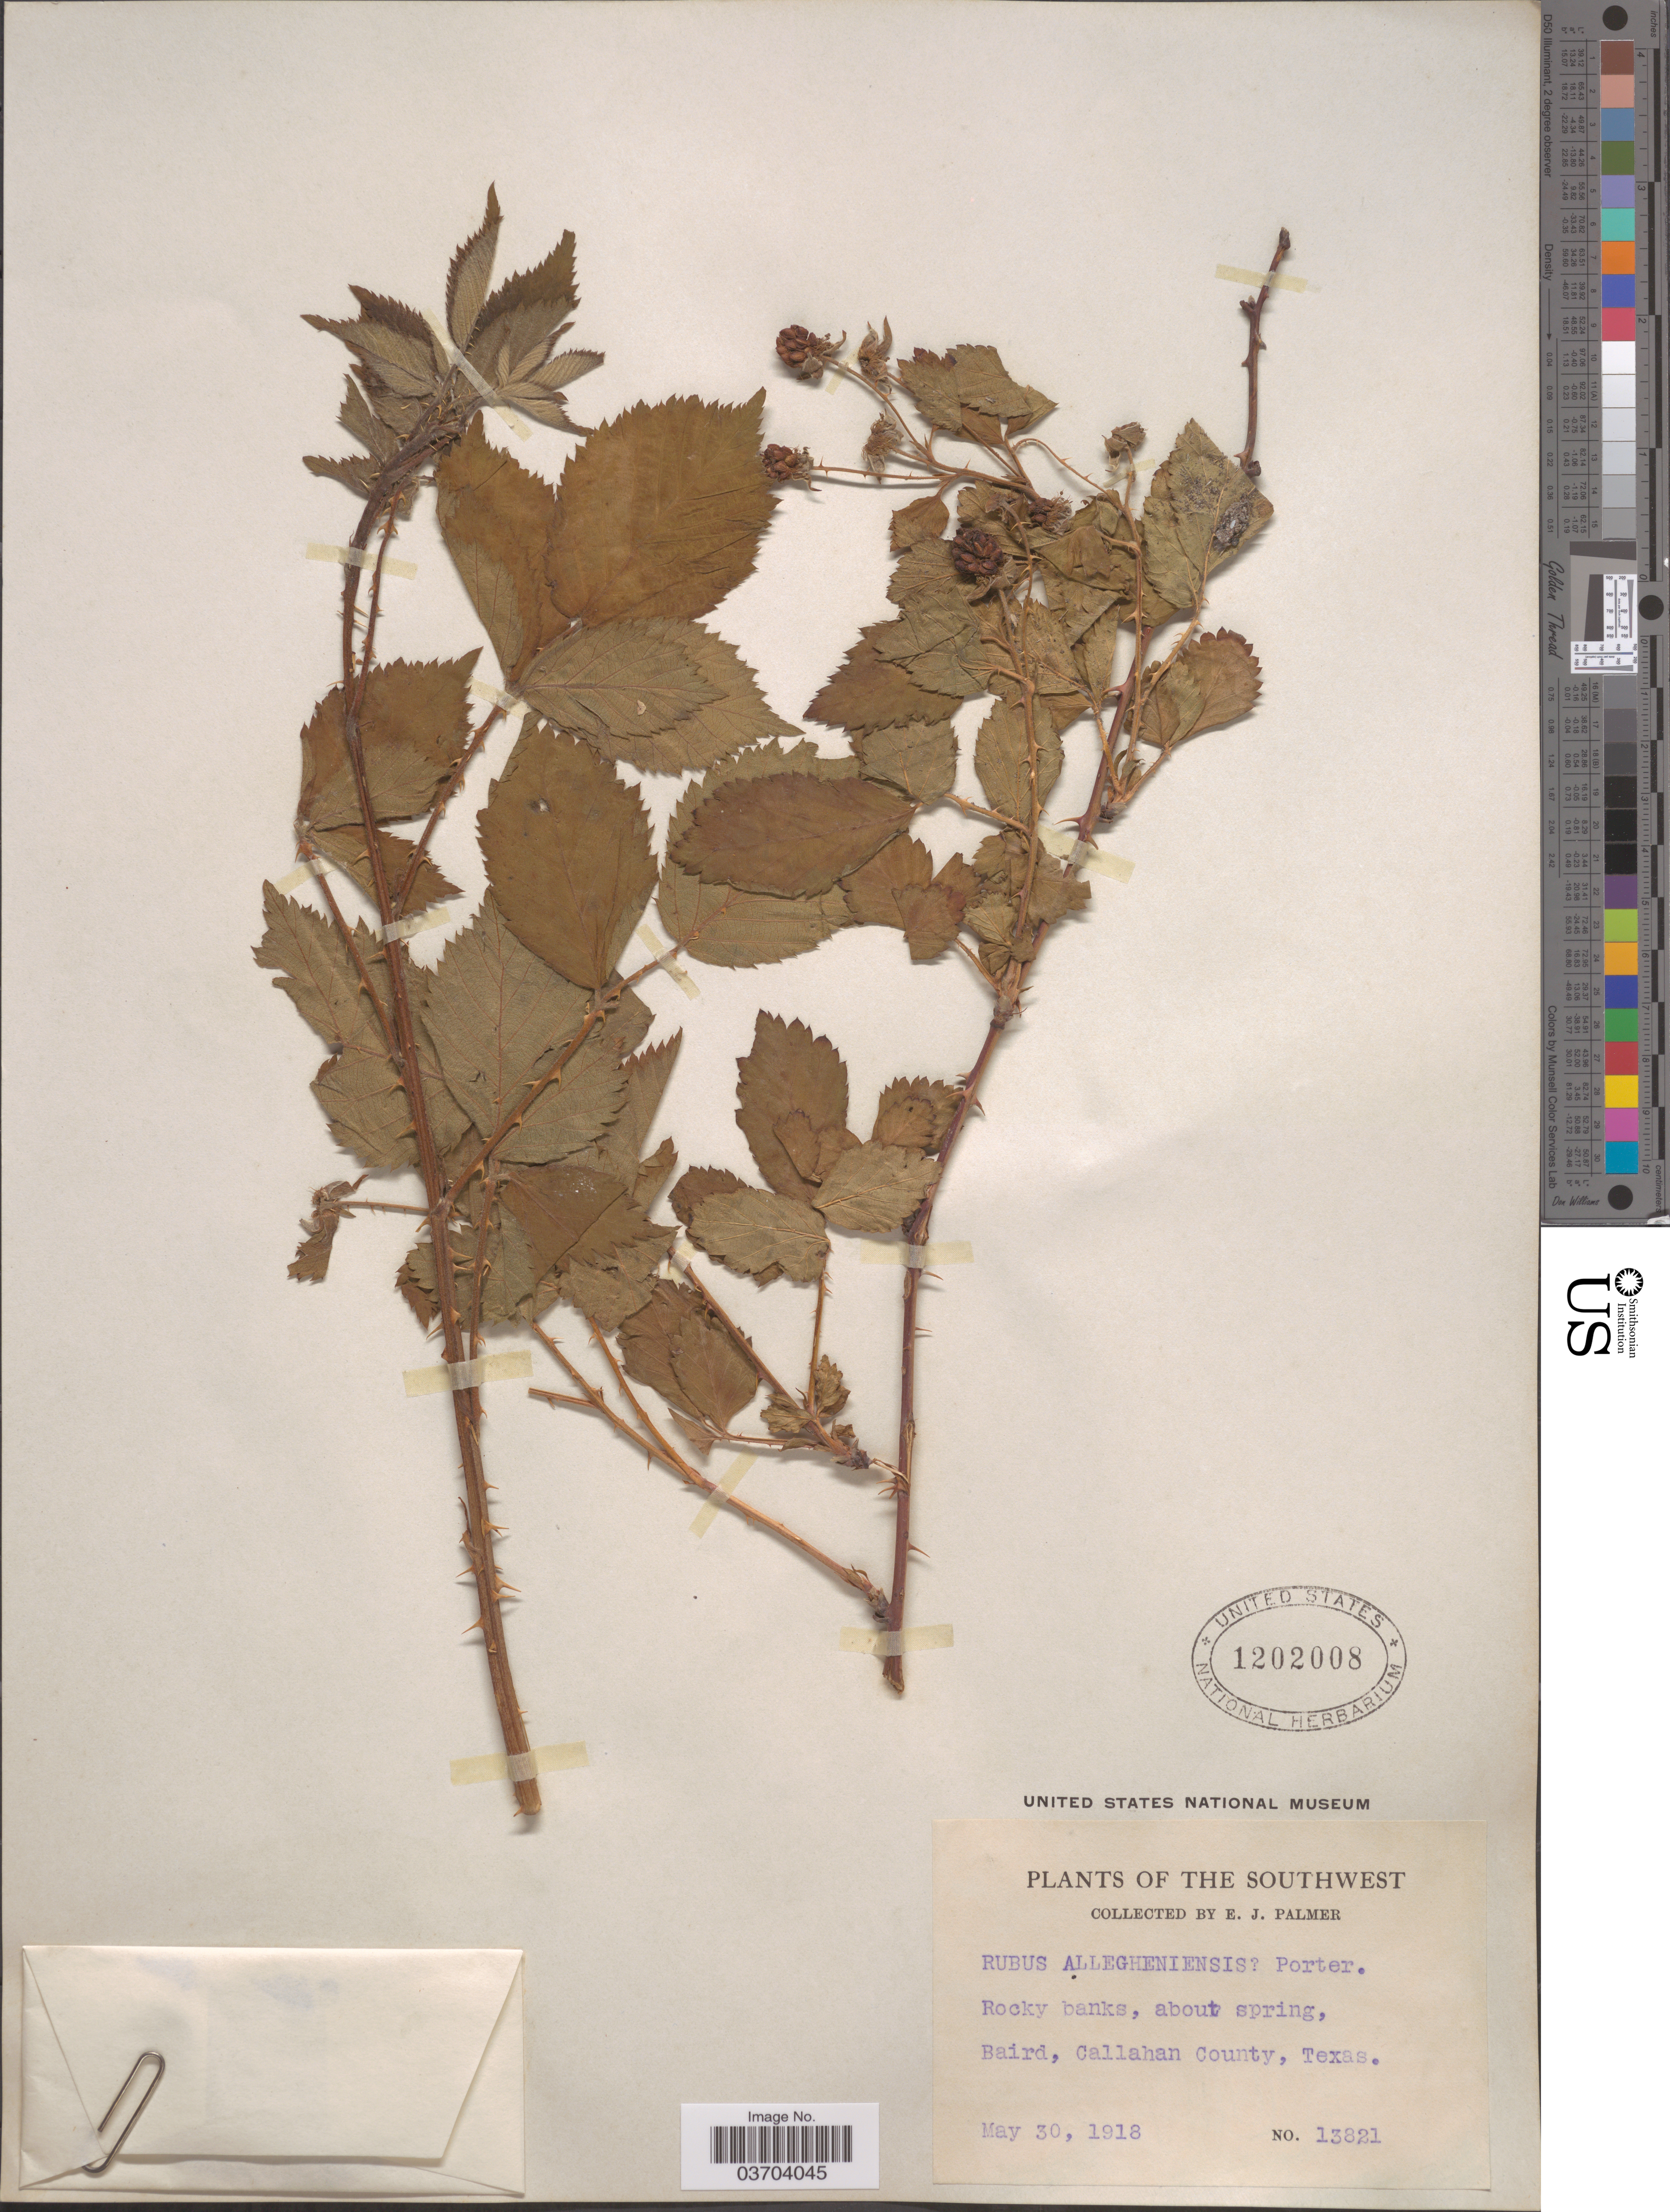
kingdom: Plantae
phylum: Tracheophyta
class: Magnoliopsida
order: Rosales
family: Rosaceae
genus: Rubus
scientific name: Rubus allegheniensis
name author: Porter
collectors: E. J. Palmer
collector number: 13821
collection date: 1918-05-30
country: United States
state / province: Texas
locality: The Southwest. About spring, Baird, Callahan County.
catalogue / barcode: US 1202008